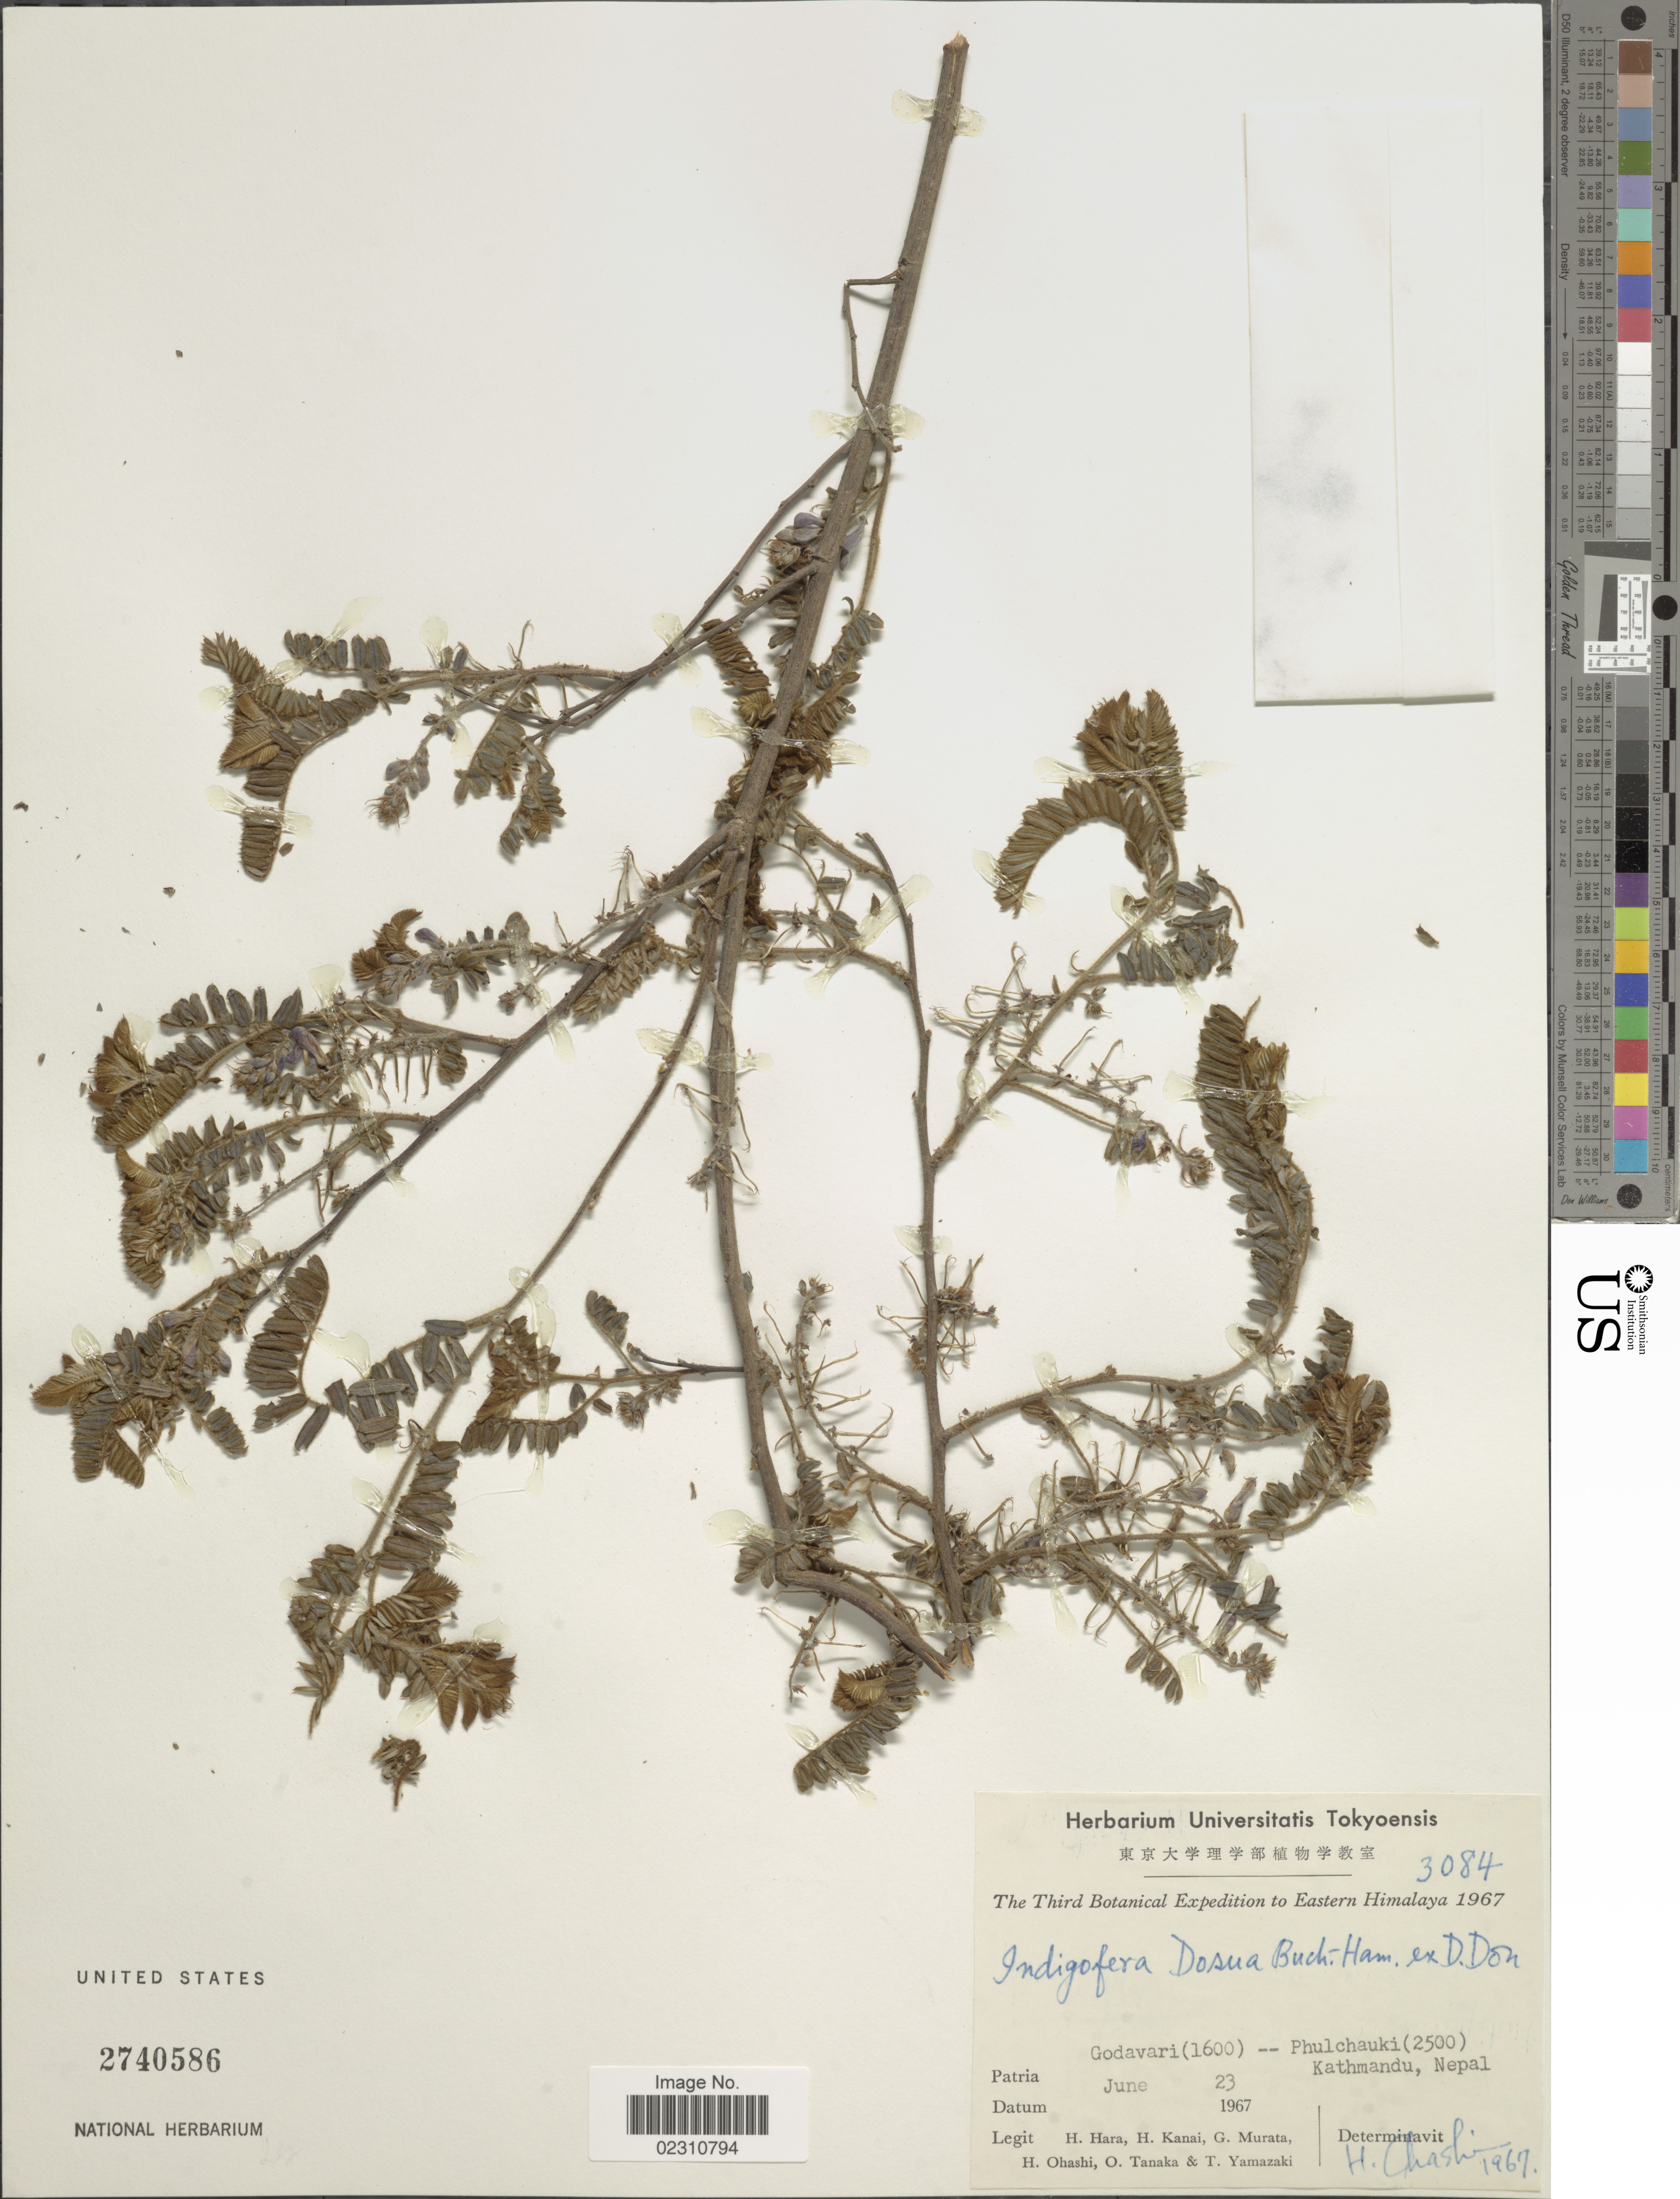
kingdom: Plantae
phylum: Tracheophyta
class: Magnoliopsida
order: Fabales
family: Fabaceae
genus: Indigofera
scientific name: Indigofera dosua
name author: Buch.-Ham. ex D. Don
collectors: H. Hara, H. Kanai, G. Murata, H. Ohashi & et al.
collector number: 3084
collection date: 1967-06-23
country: Nepal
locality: Eastern Himalaya. Godavari -- Phulchauki, Khathmandu, Nepal.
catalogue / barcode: US 2740586